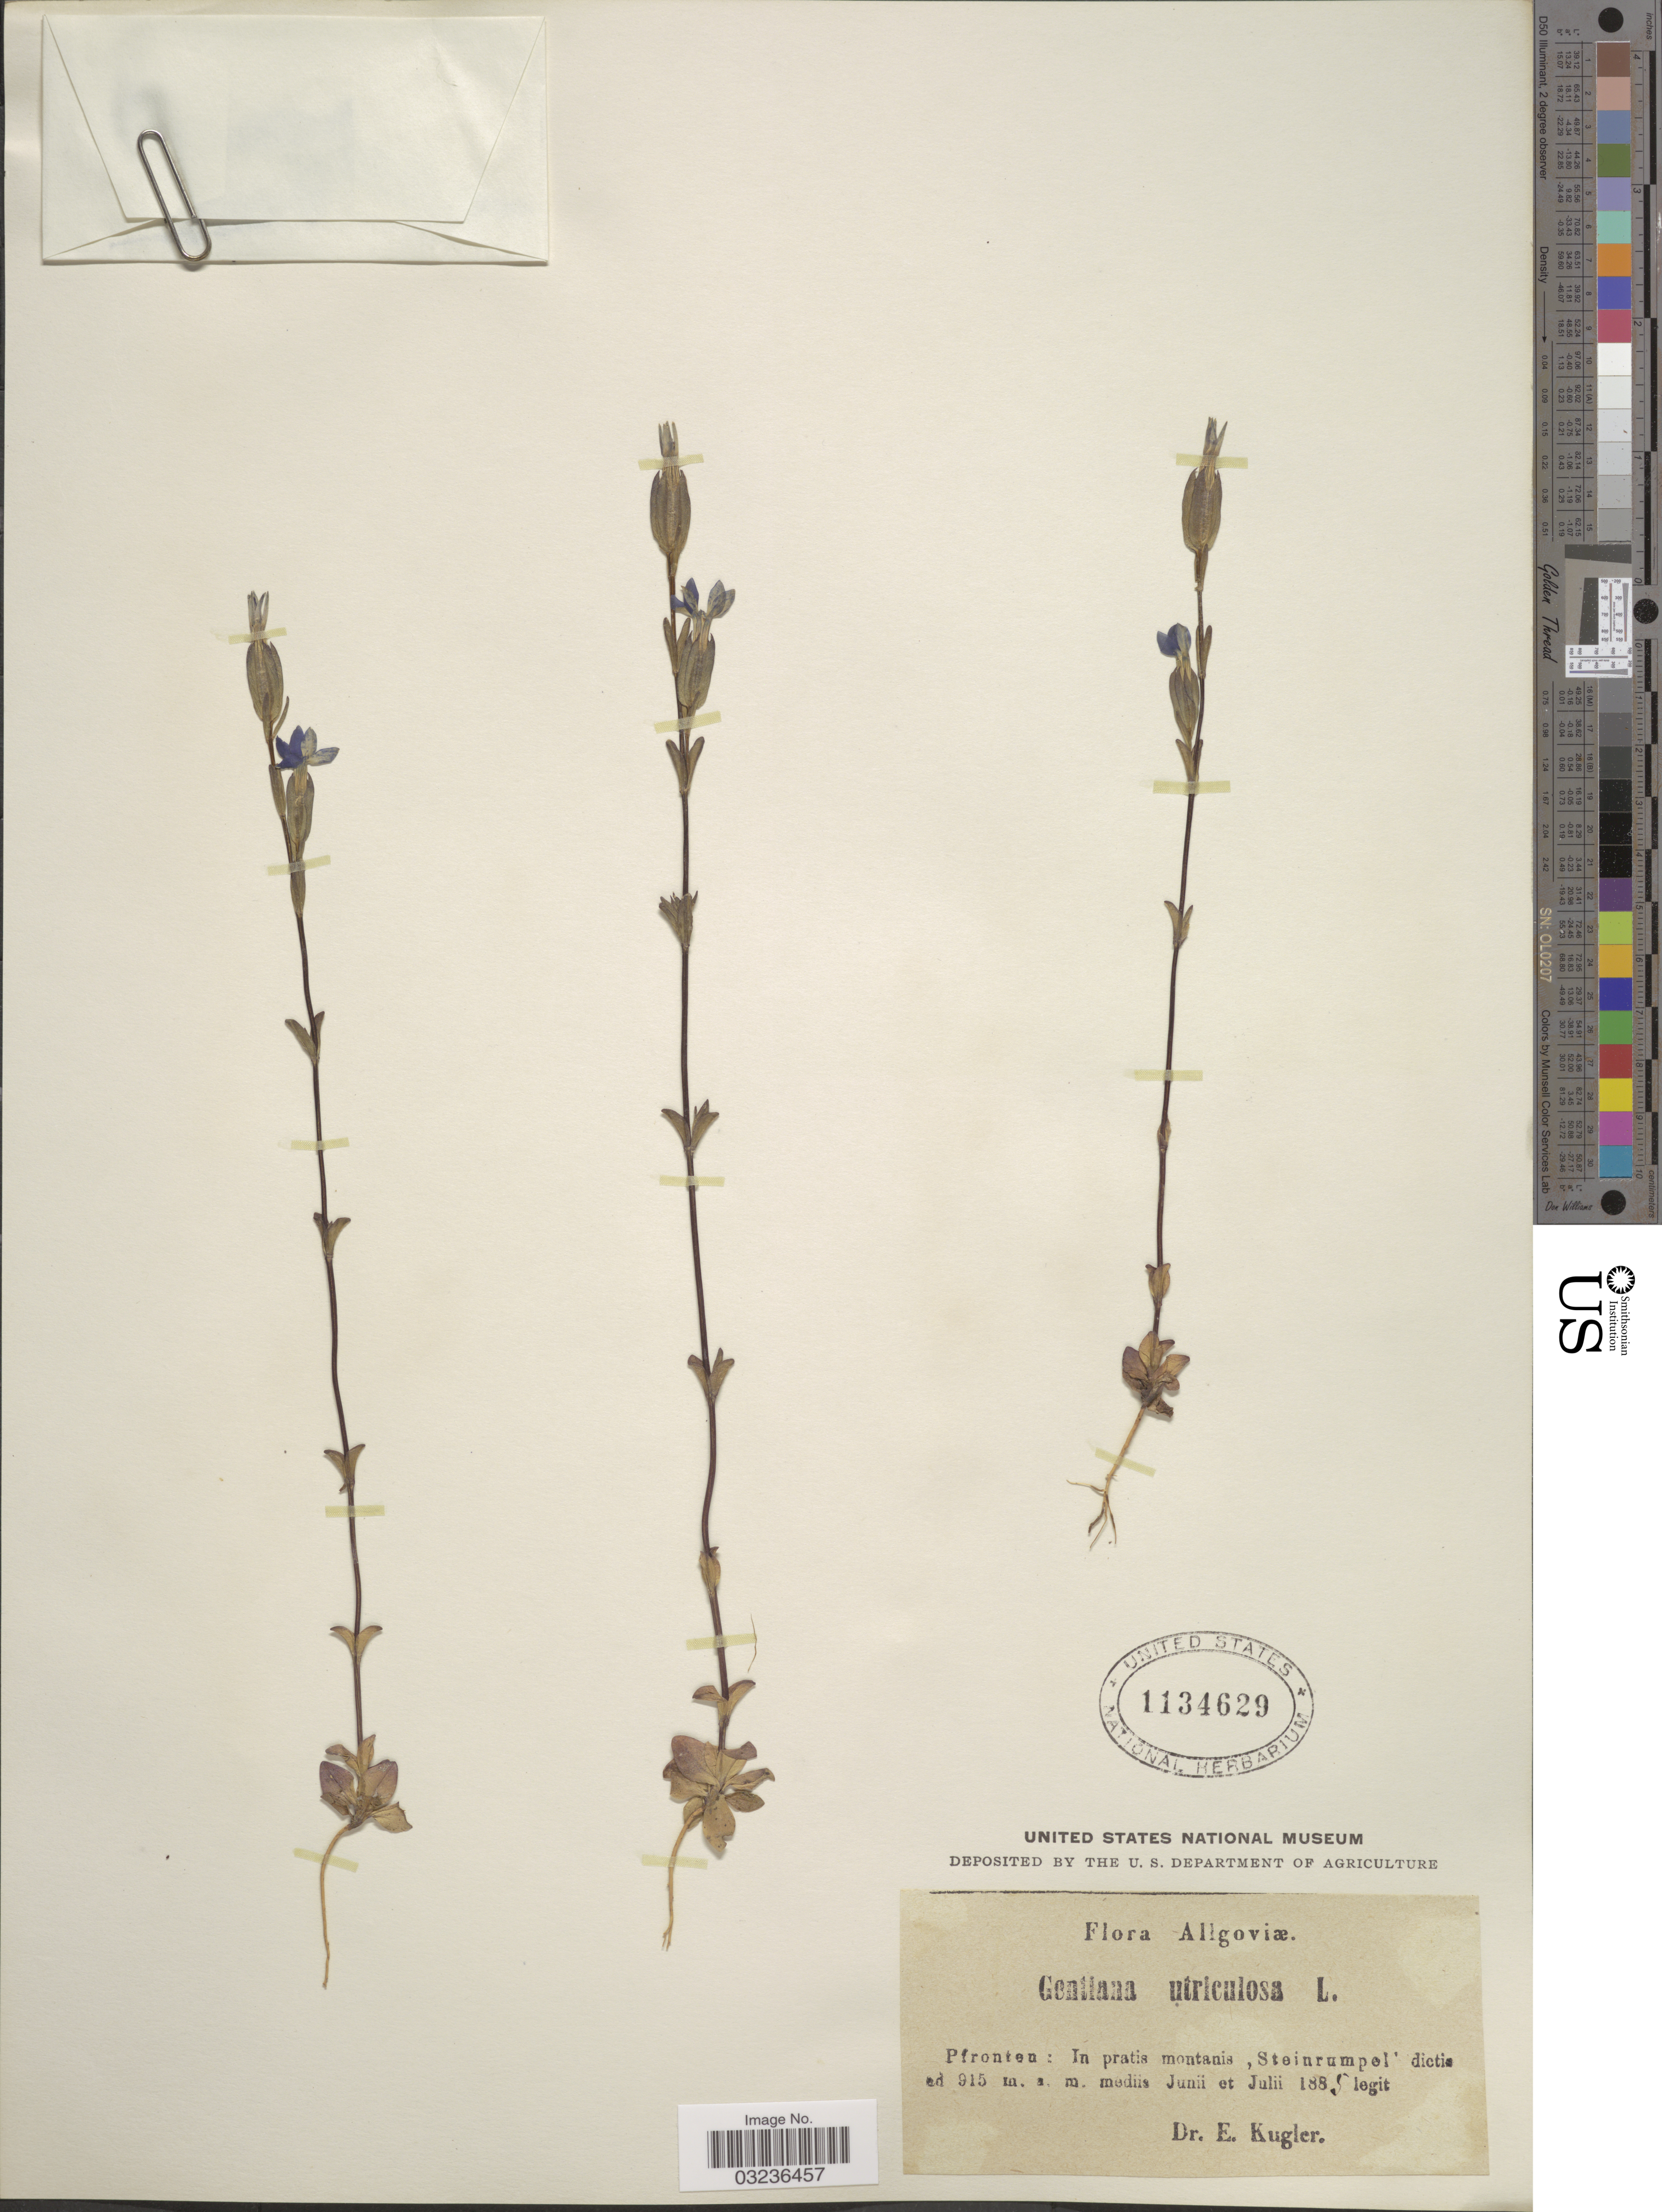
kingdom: Plantae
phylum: Tracheophyta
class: Magnoliopsida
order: Gentianales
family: Gentianaceae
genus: Gentiana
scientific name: Gentiana utriculosa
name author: L.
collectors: E. Kugler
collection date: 1885-06/1885-07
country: Germany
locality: Allgoviæ. Pfronten: In pratis montanis, Steinrumpel'.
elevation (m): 915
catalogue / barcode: US 1134629